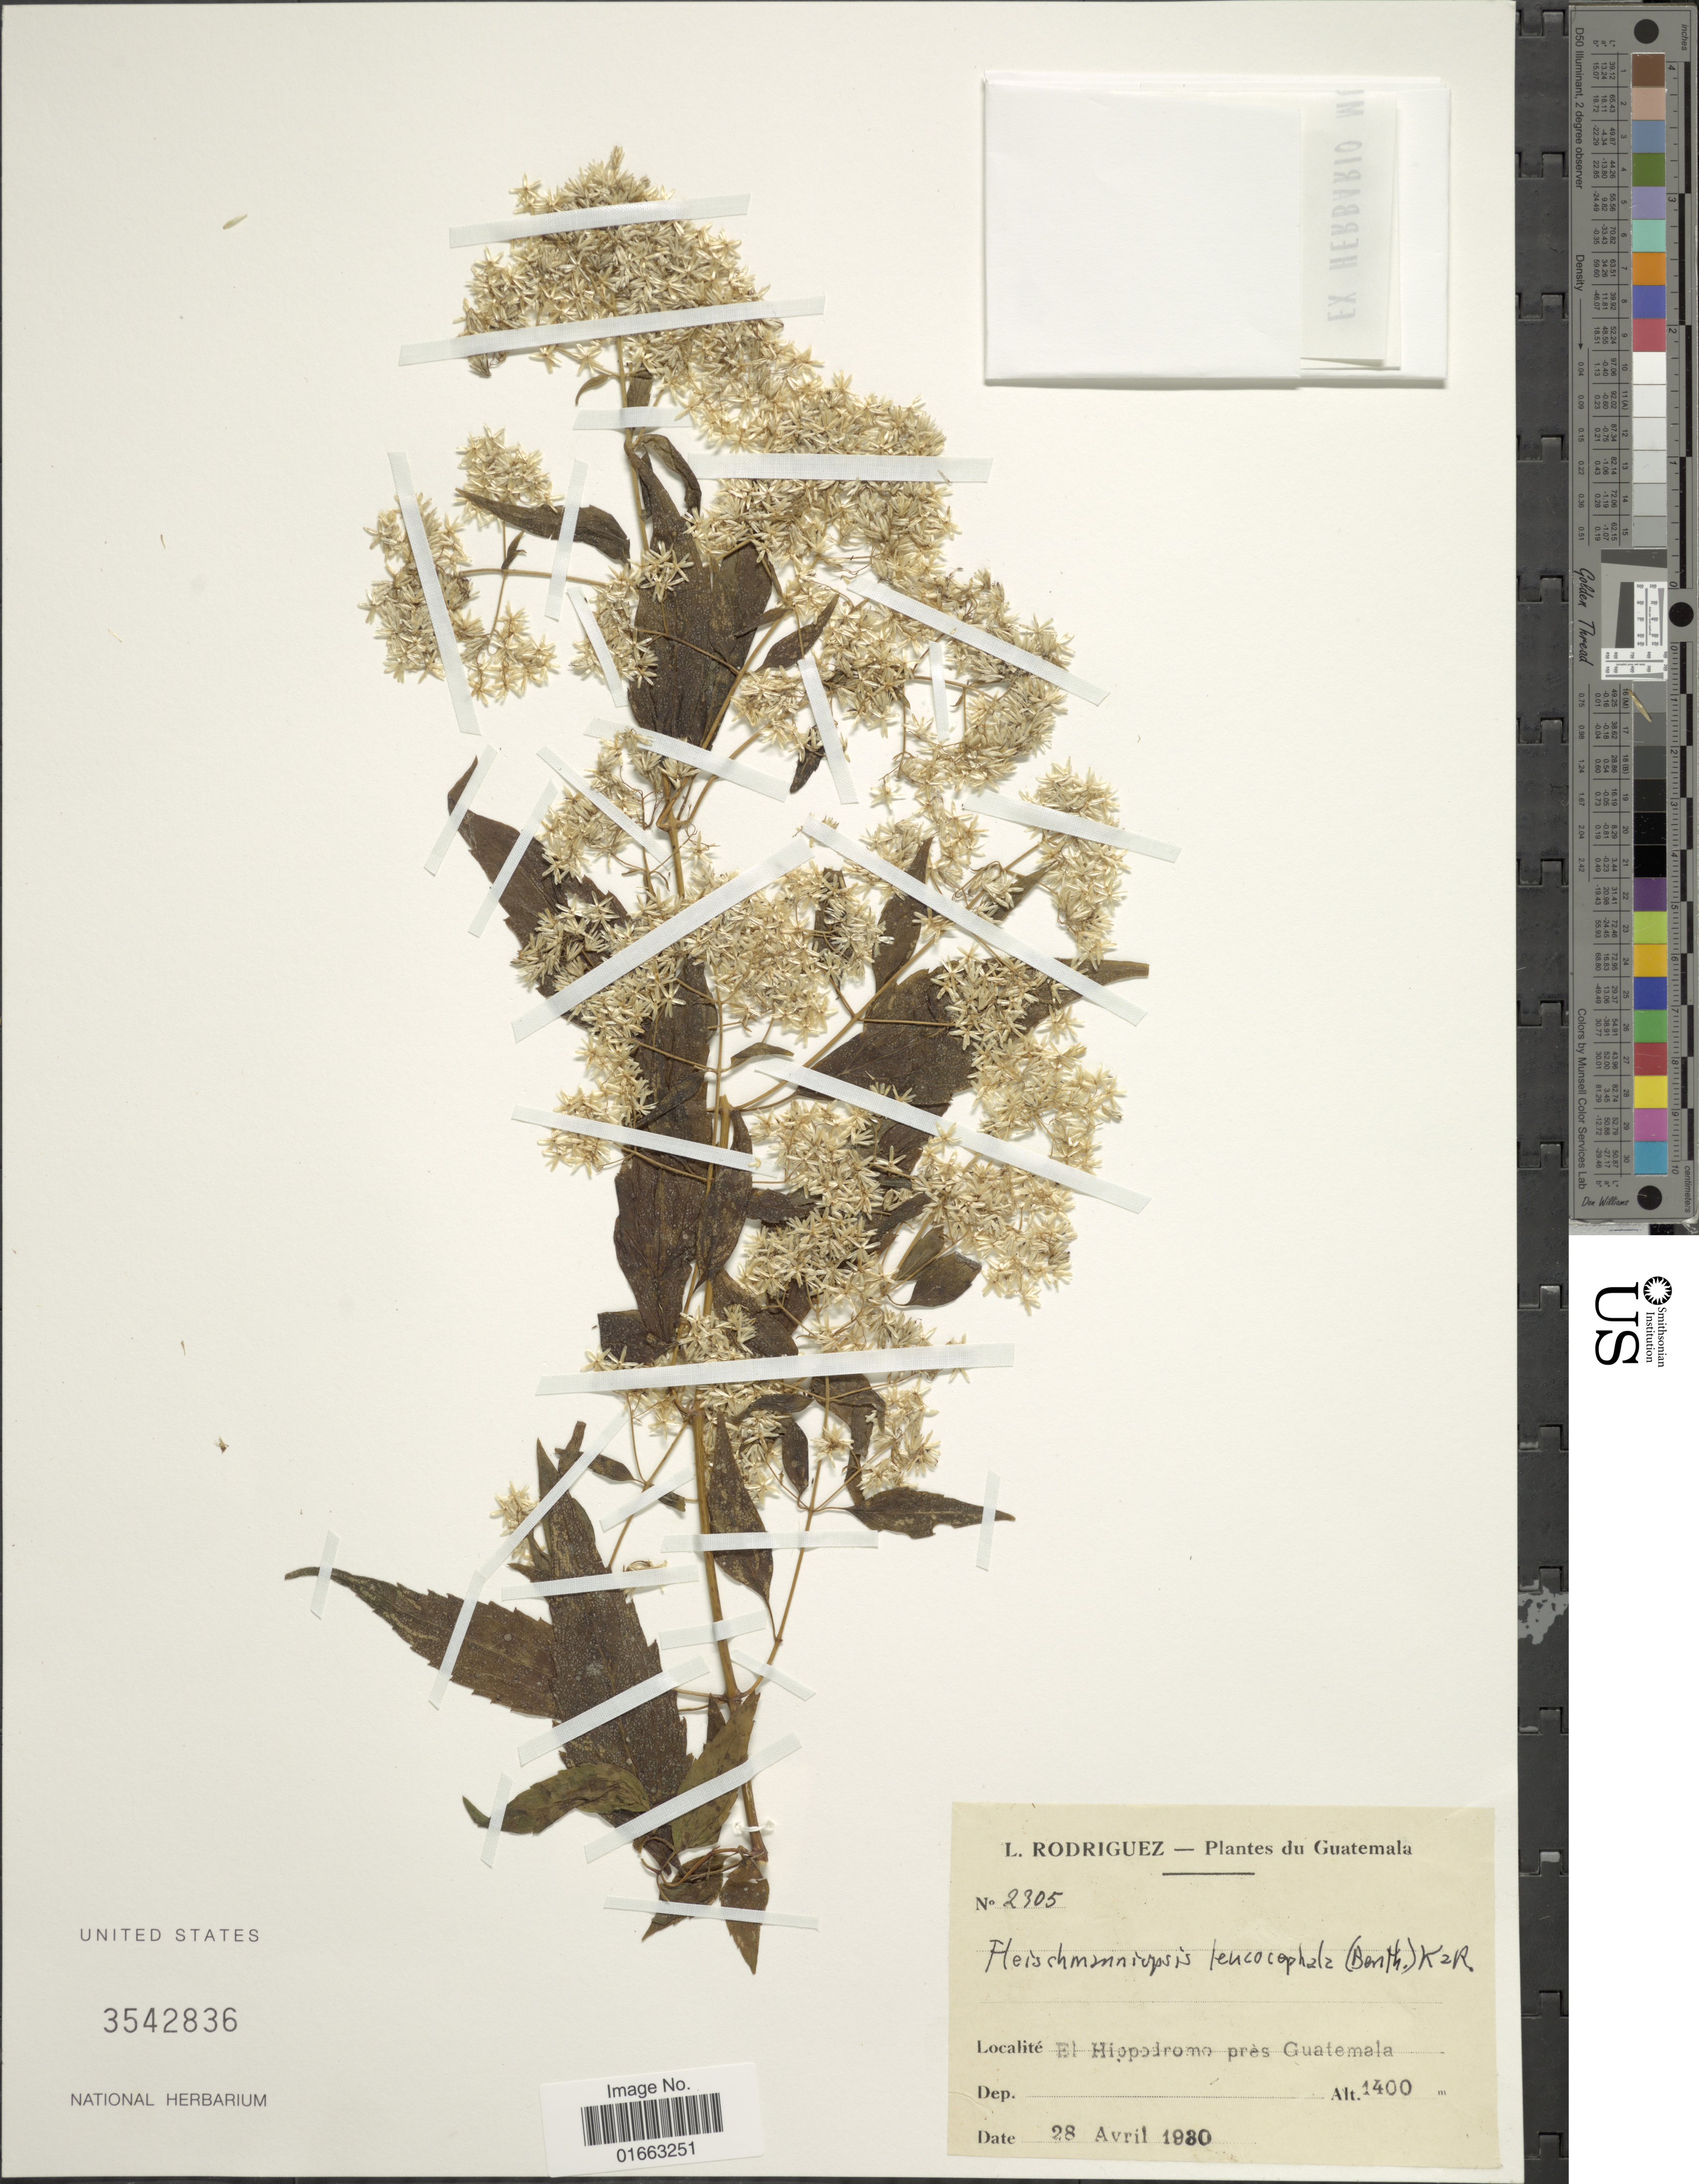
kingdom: Plantae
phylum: Tracheophyta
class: Magnoliopsida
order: Asterales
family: Asteraceae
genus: Fleischmanniopsis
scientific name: Fleischmanniopsis leucocephala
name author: (Benth.) R.M. King & H. Rob.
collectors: L. Rodriguez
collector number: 2305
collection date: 1930-04-28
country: Guatemala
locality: El Hiopodromo prés Guatemala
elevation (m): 1400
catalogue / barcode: US 3542836